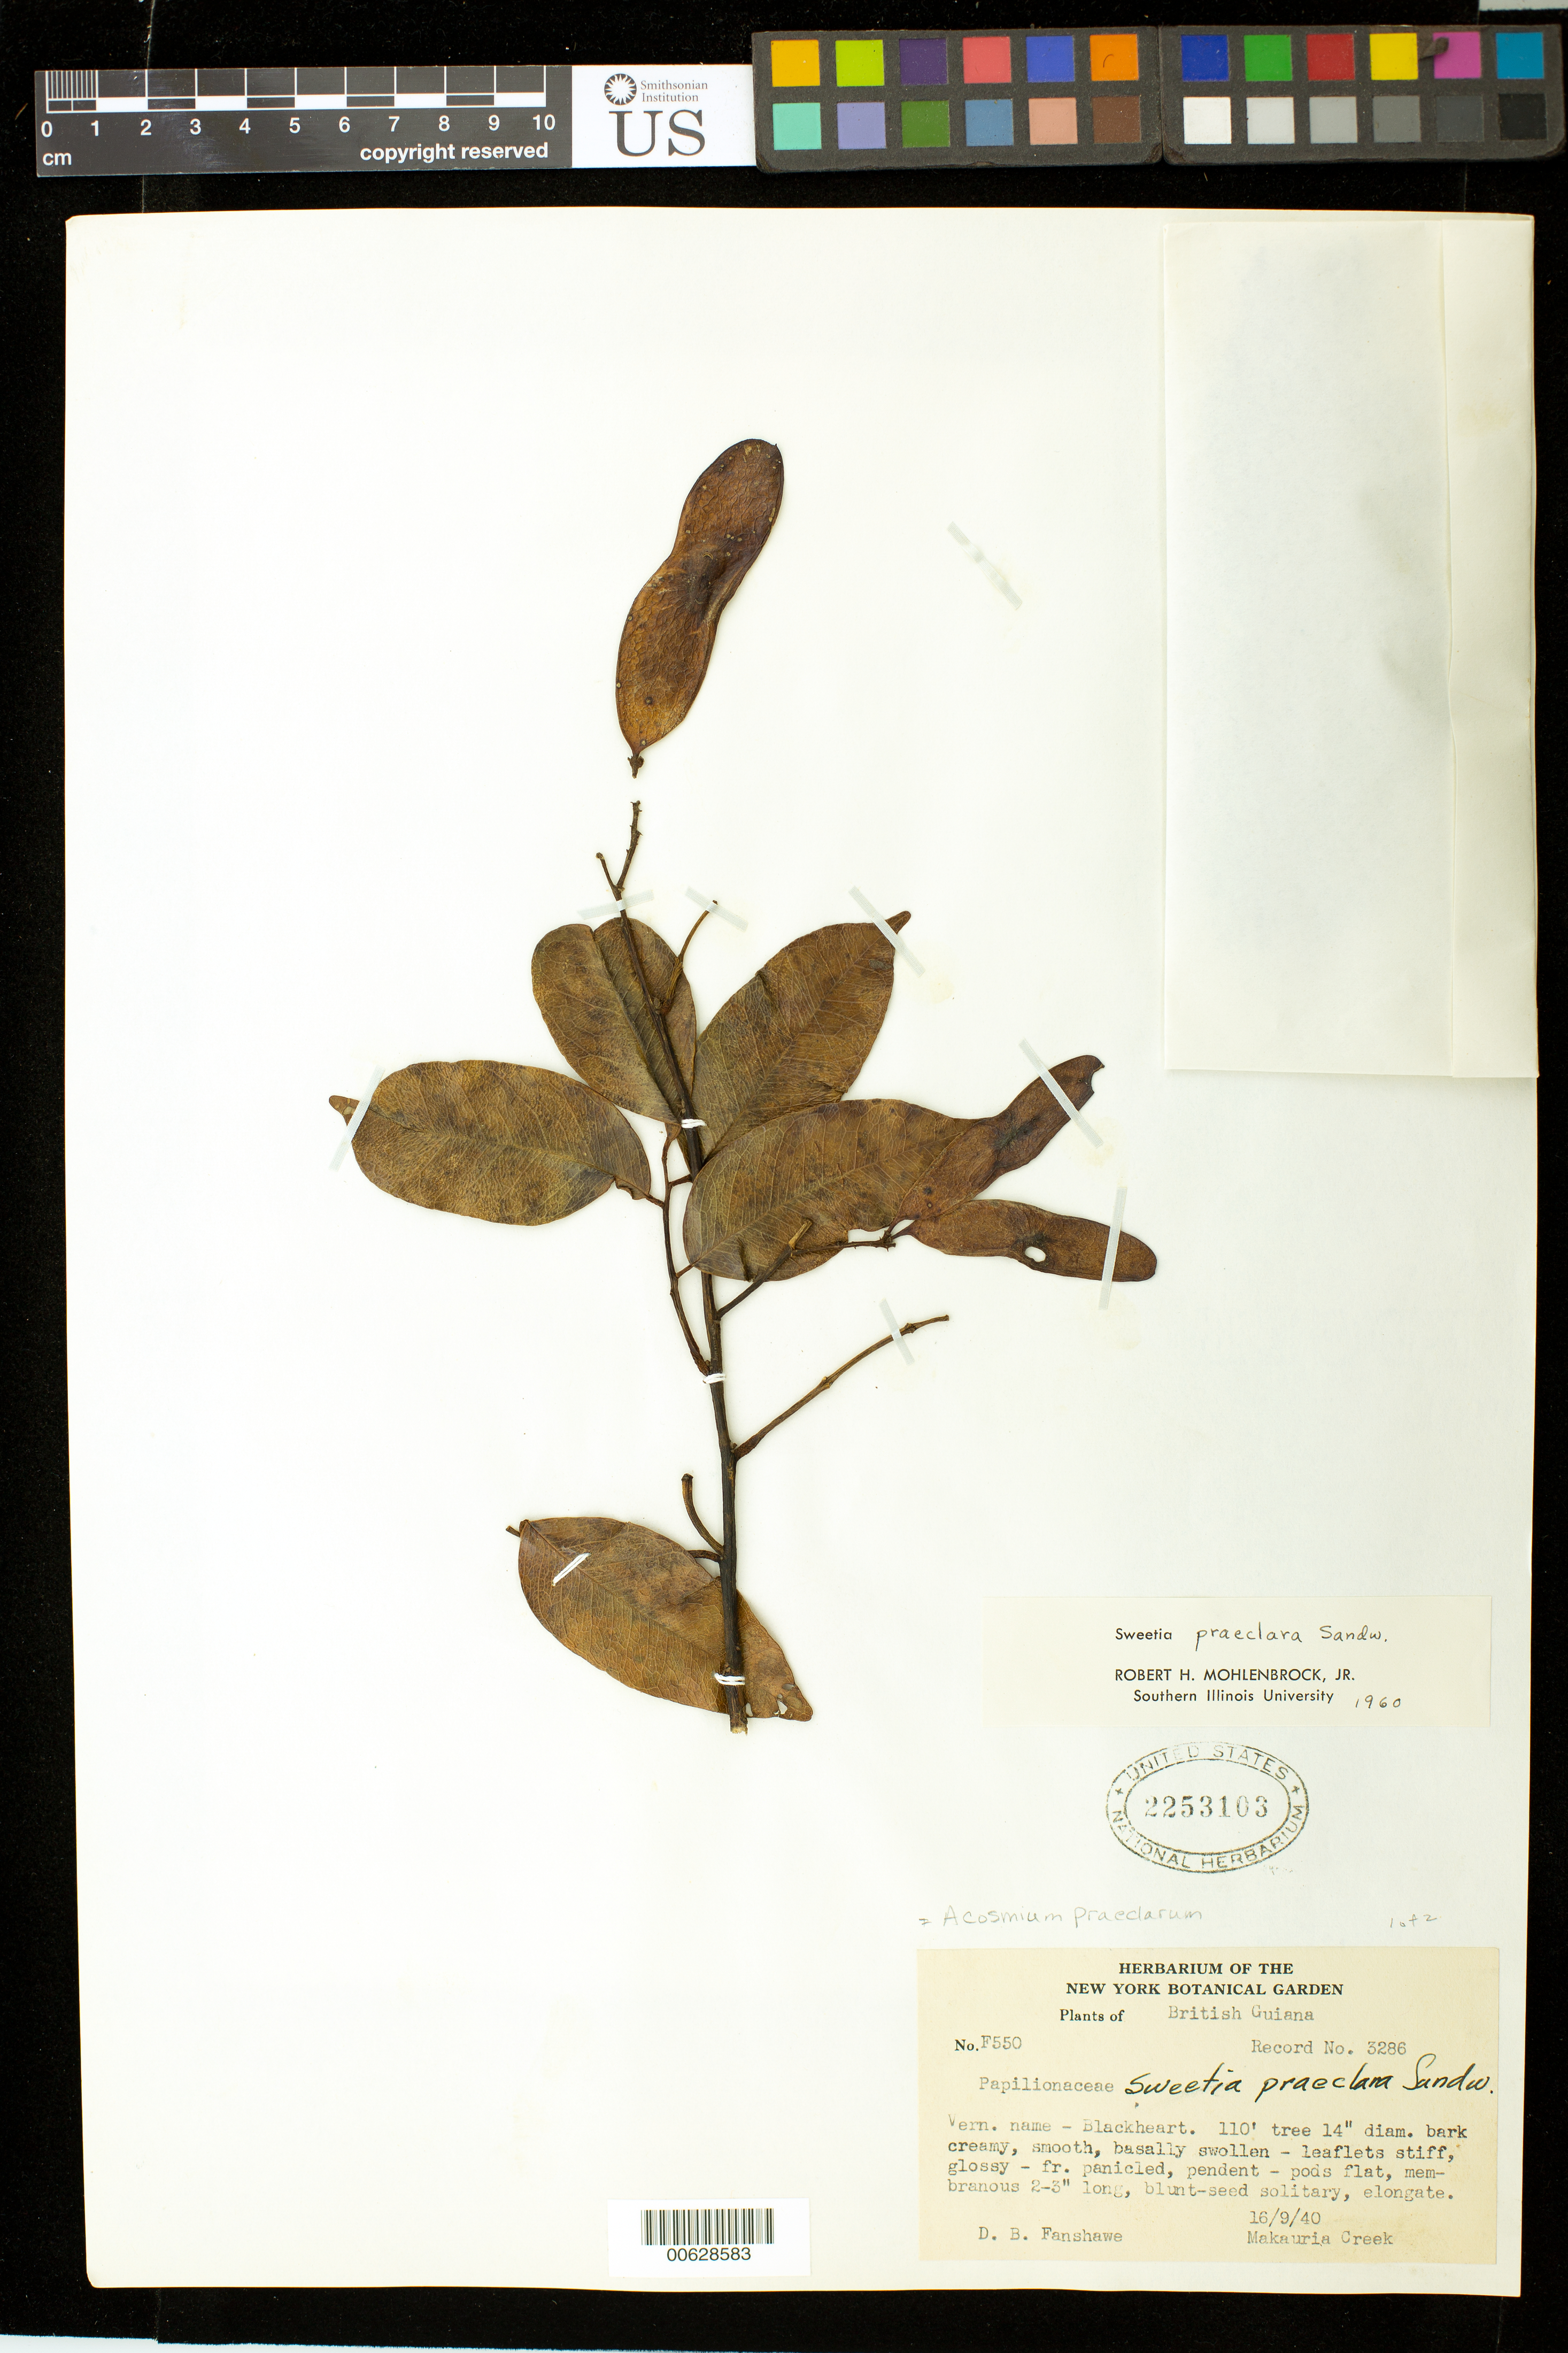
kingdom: Plantae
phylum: Tracheophyta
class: Magnoliopsida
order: Fabales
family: Fabaceae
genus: Guianodendron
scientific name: Guianodendron praeclarum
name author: (Sandwith) Schütz Rodrigues & A.M.G. Azevedo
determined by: Strong, Mark T., (BOT), Smithsonian Institution - National Museum of Natural History (UNITED STATES)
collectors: D. B. Fanshawe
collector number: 3286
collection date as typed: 16-Sep-40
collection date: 1940-09-16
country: Guyana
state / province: Cuyuni-Mazaruni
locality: Makouria Creek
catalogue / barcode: US 2253103